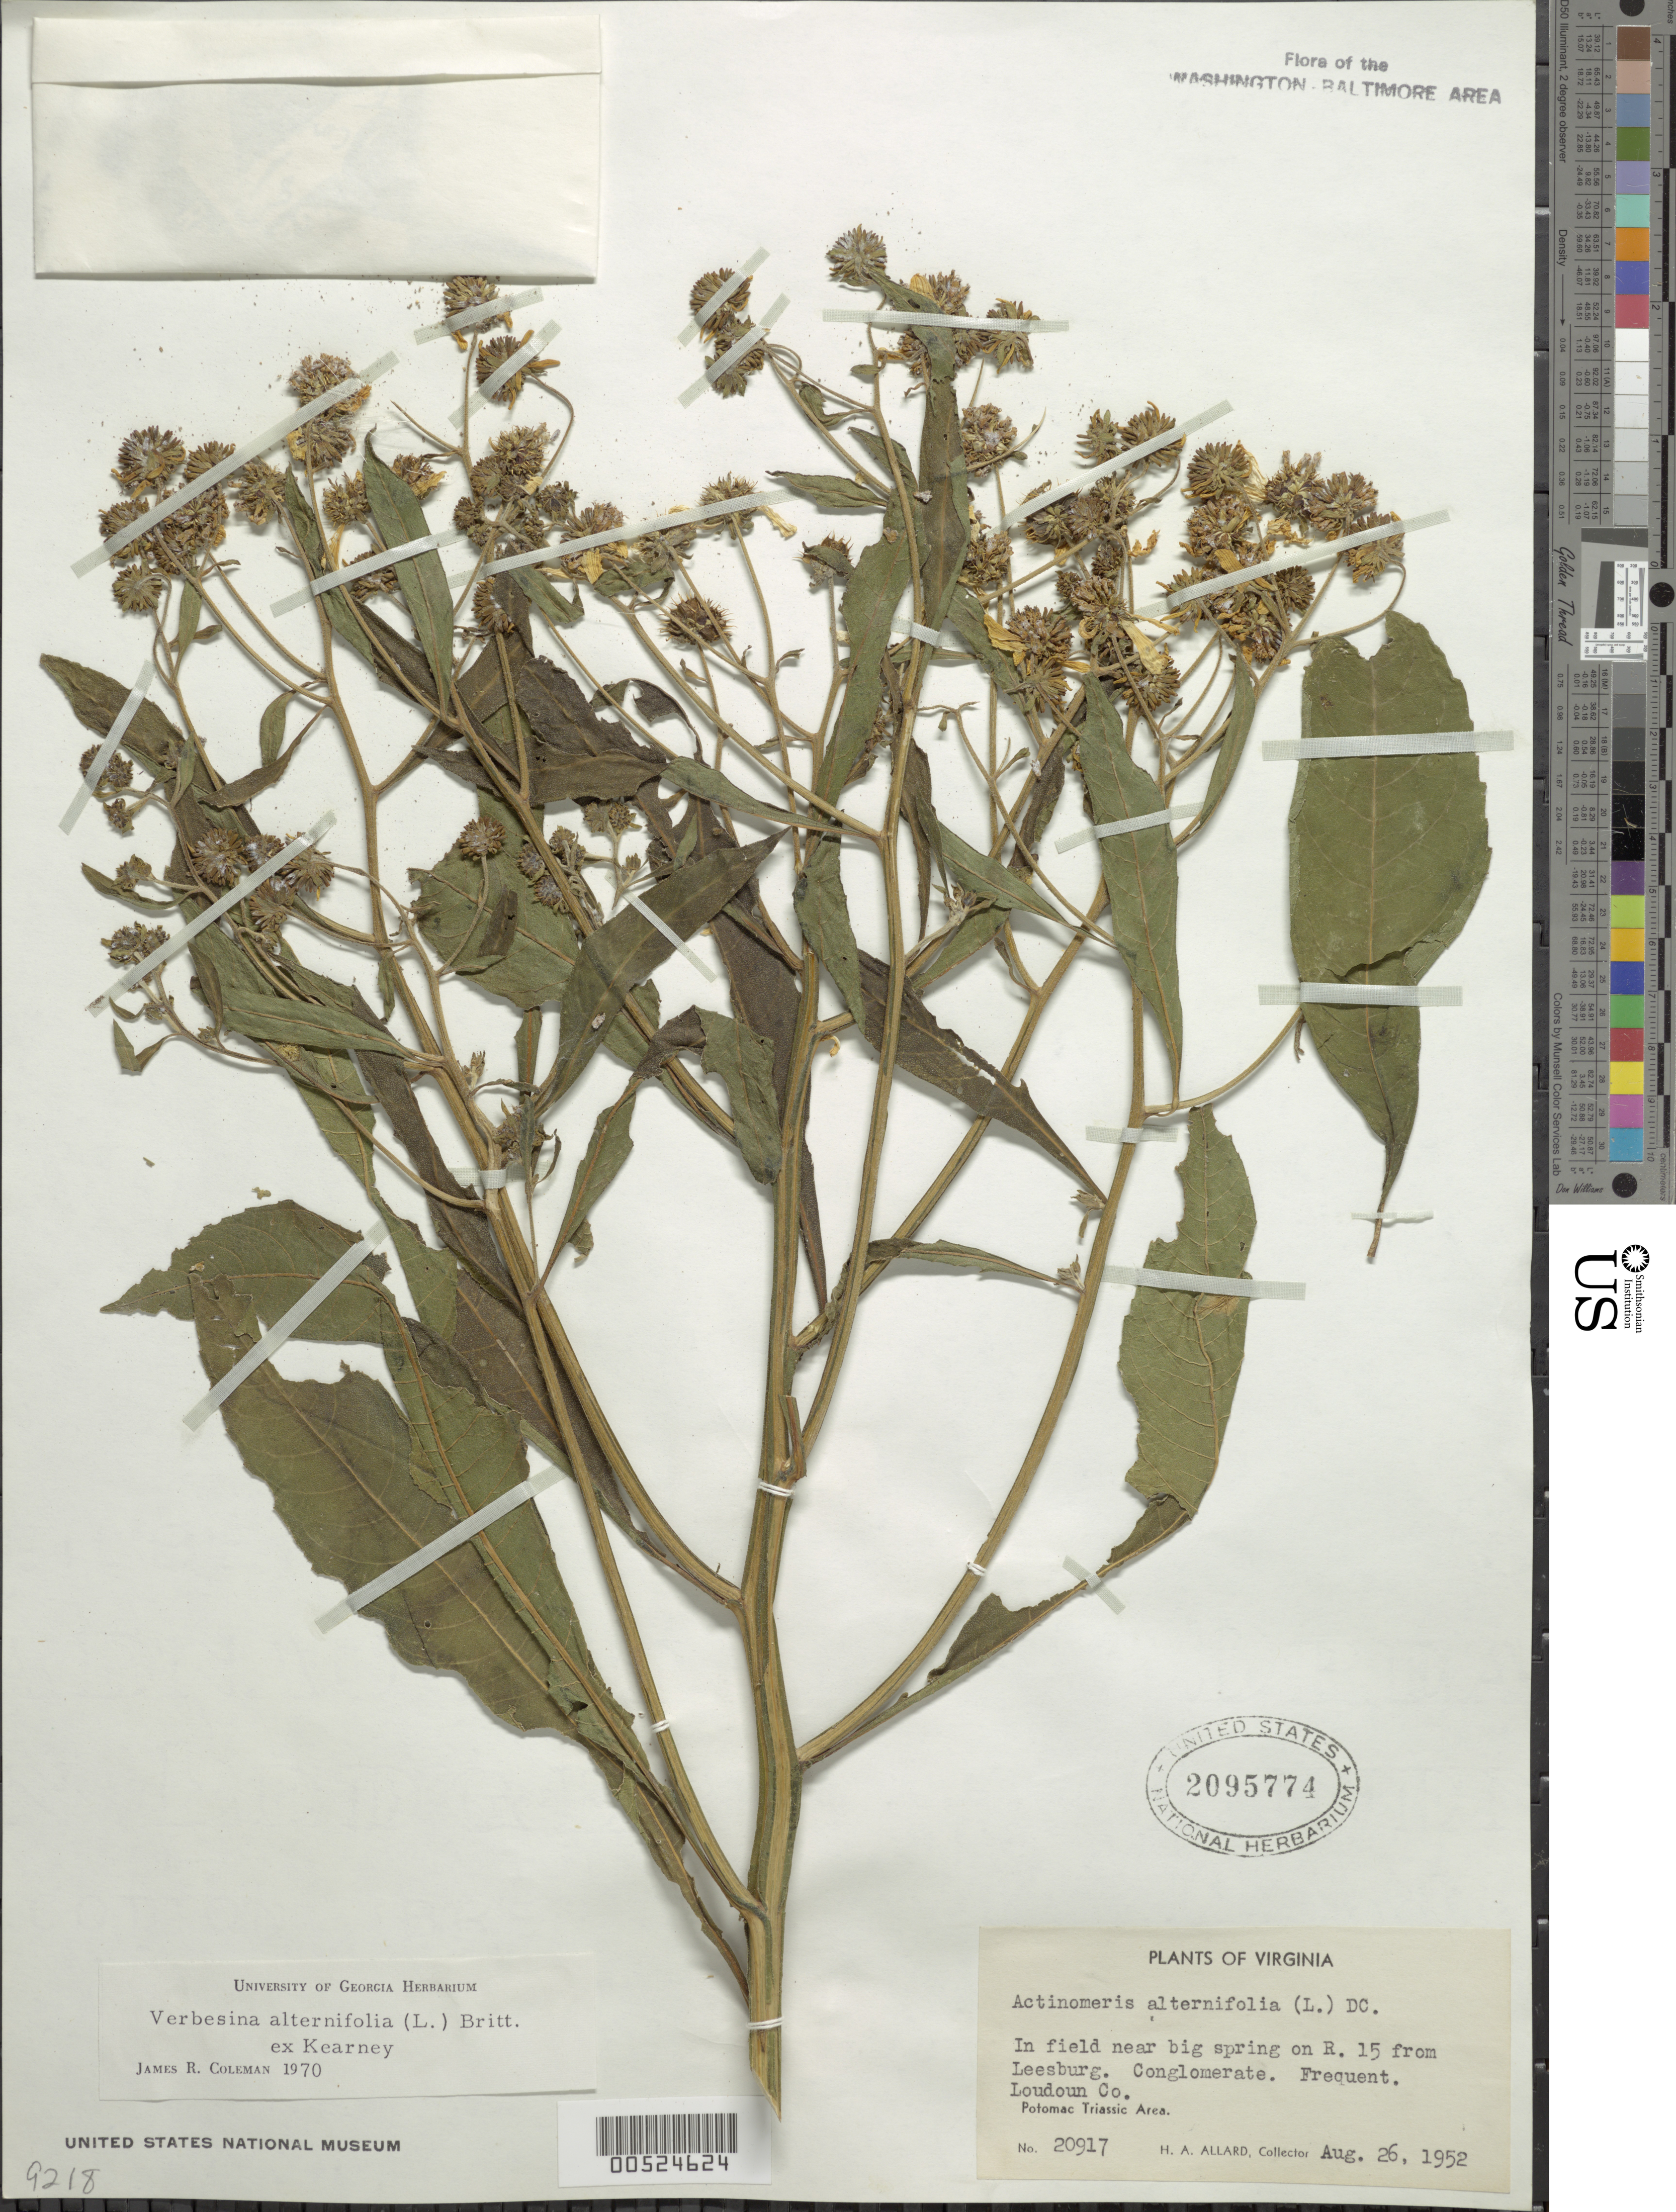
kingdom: Plantae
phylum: Tracheophyta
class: Magnoliopsida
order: Asterales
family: Asteraceae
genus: Verbesina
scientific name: Verbesina alternifolia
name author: (L.) Britton ex Kearney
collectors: H. A. Allard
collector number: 20917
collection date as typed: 26 Aug 1952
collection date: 1952-08-26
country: United States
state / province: Virginia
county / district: Loudoun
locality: Rt. 15, from Leesburg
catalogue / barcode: US 2095774